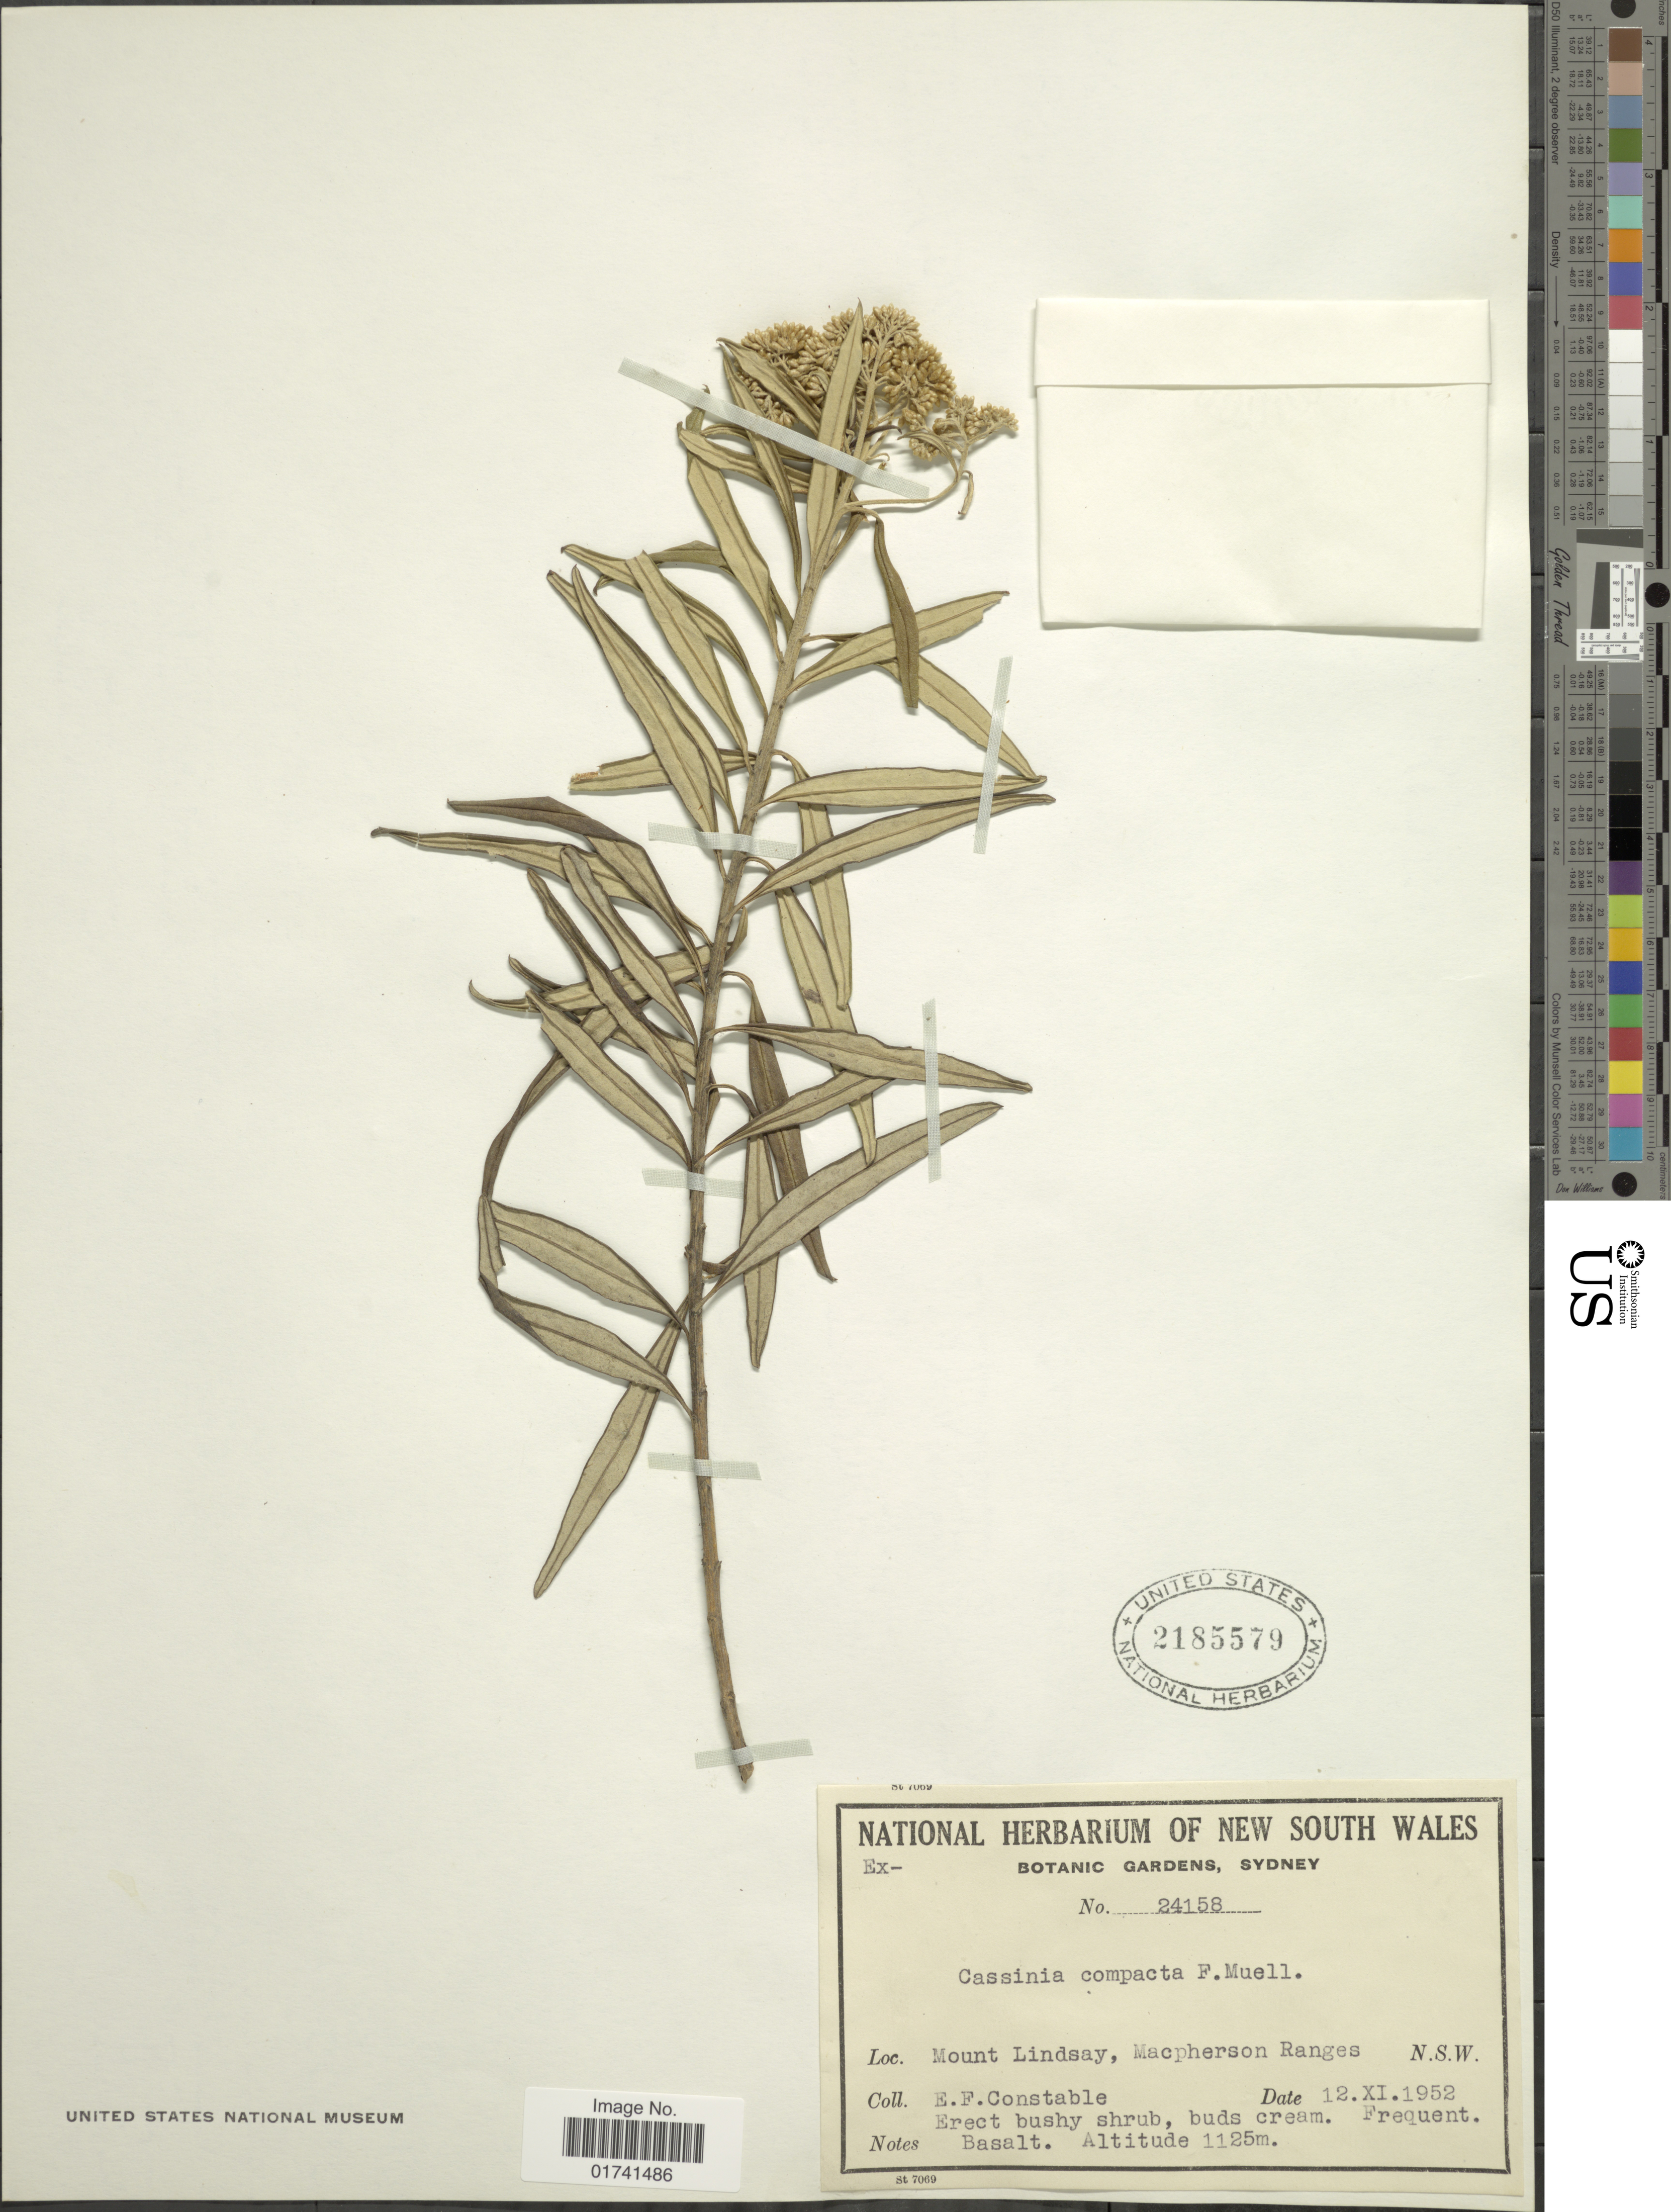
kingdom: Plantae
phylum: Tracheophyta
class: Magnoliopsida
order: Asterales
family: Asteraceae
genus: Cassinia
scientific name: Cassinia compacta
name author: F. Muell.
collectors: E. F. Constable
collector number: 24158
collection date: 1952-11-12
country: Australia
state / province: New South Wales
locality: Mount Lindsay, Macpherson Ranges.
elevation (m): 1125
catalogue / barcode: US 2185579